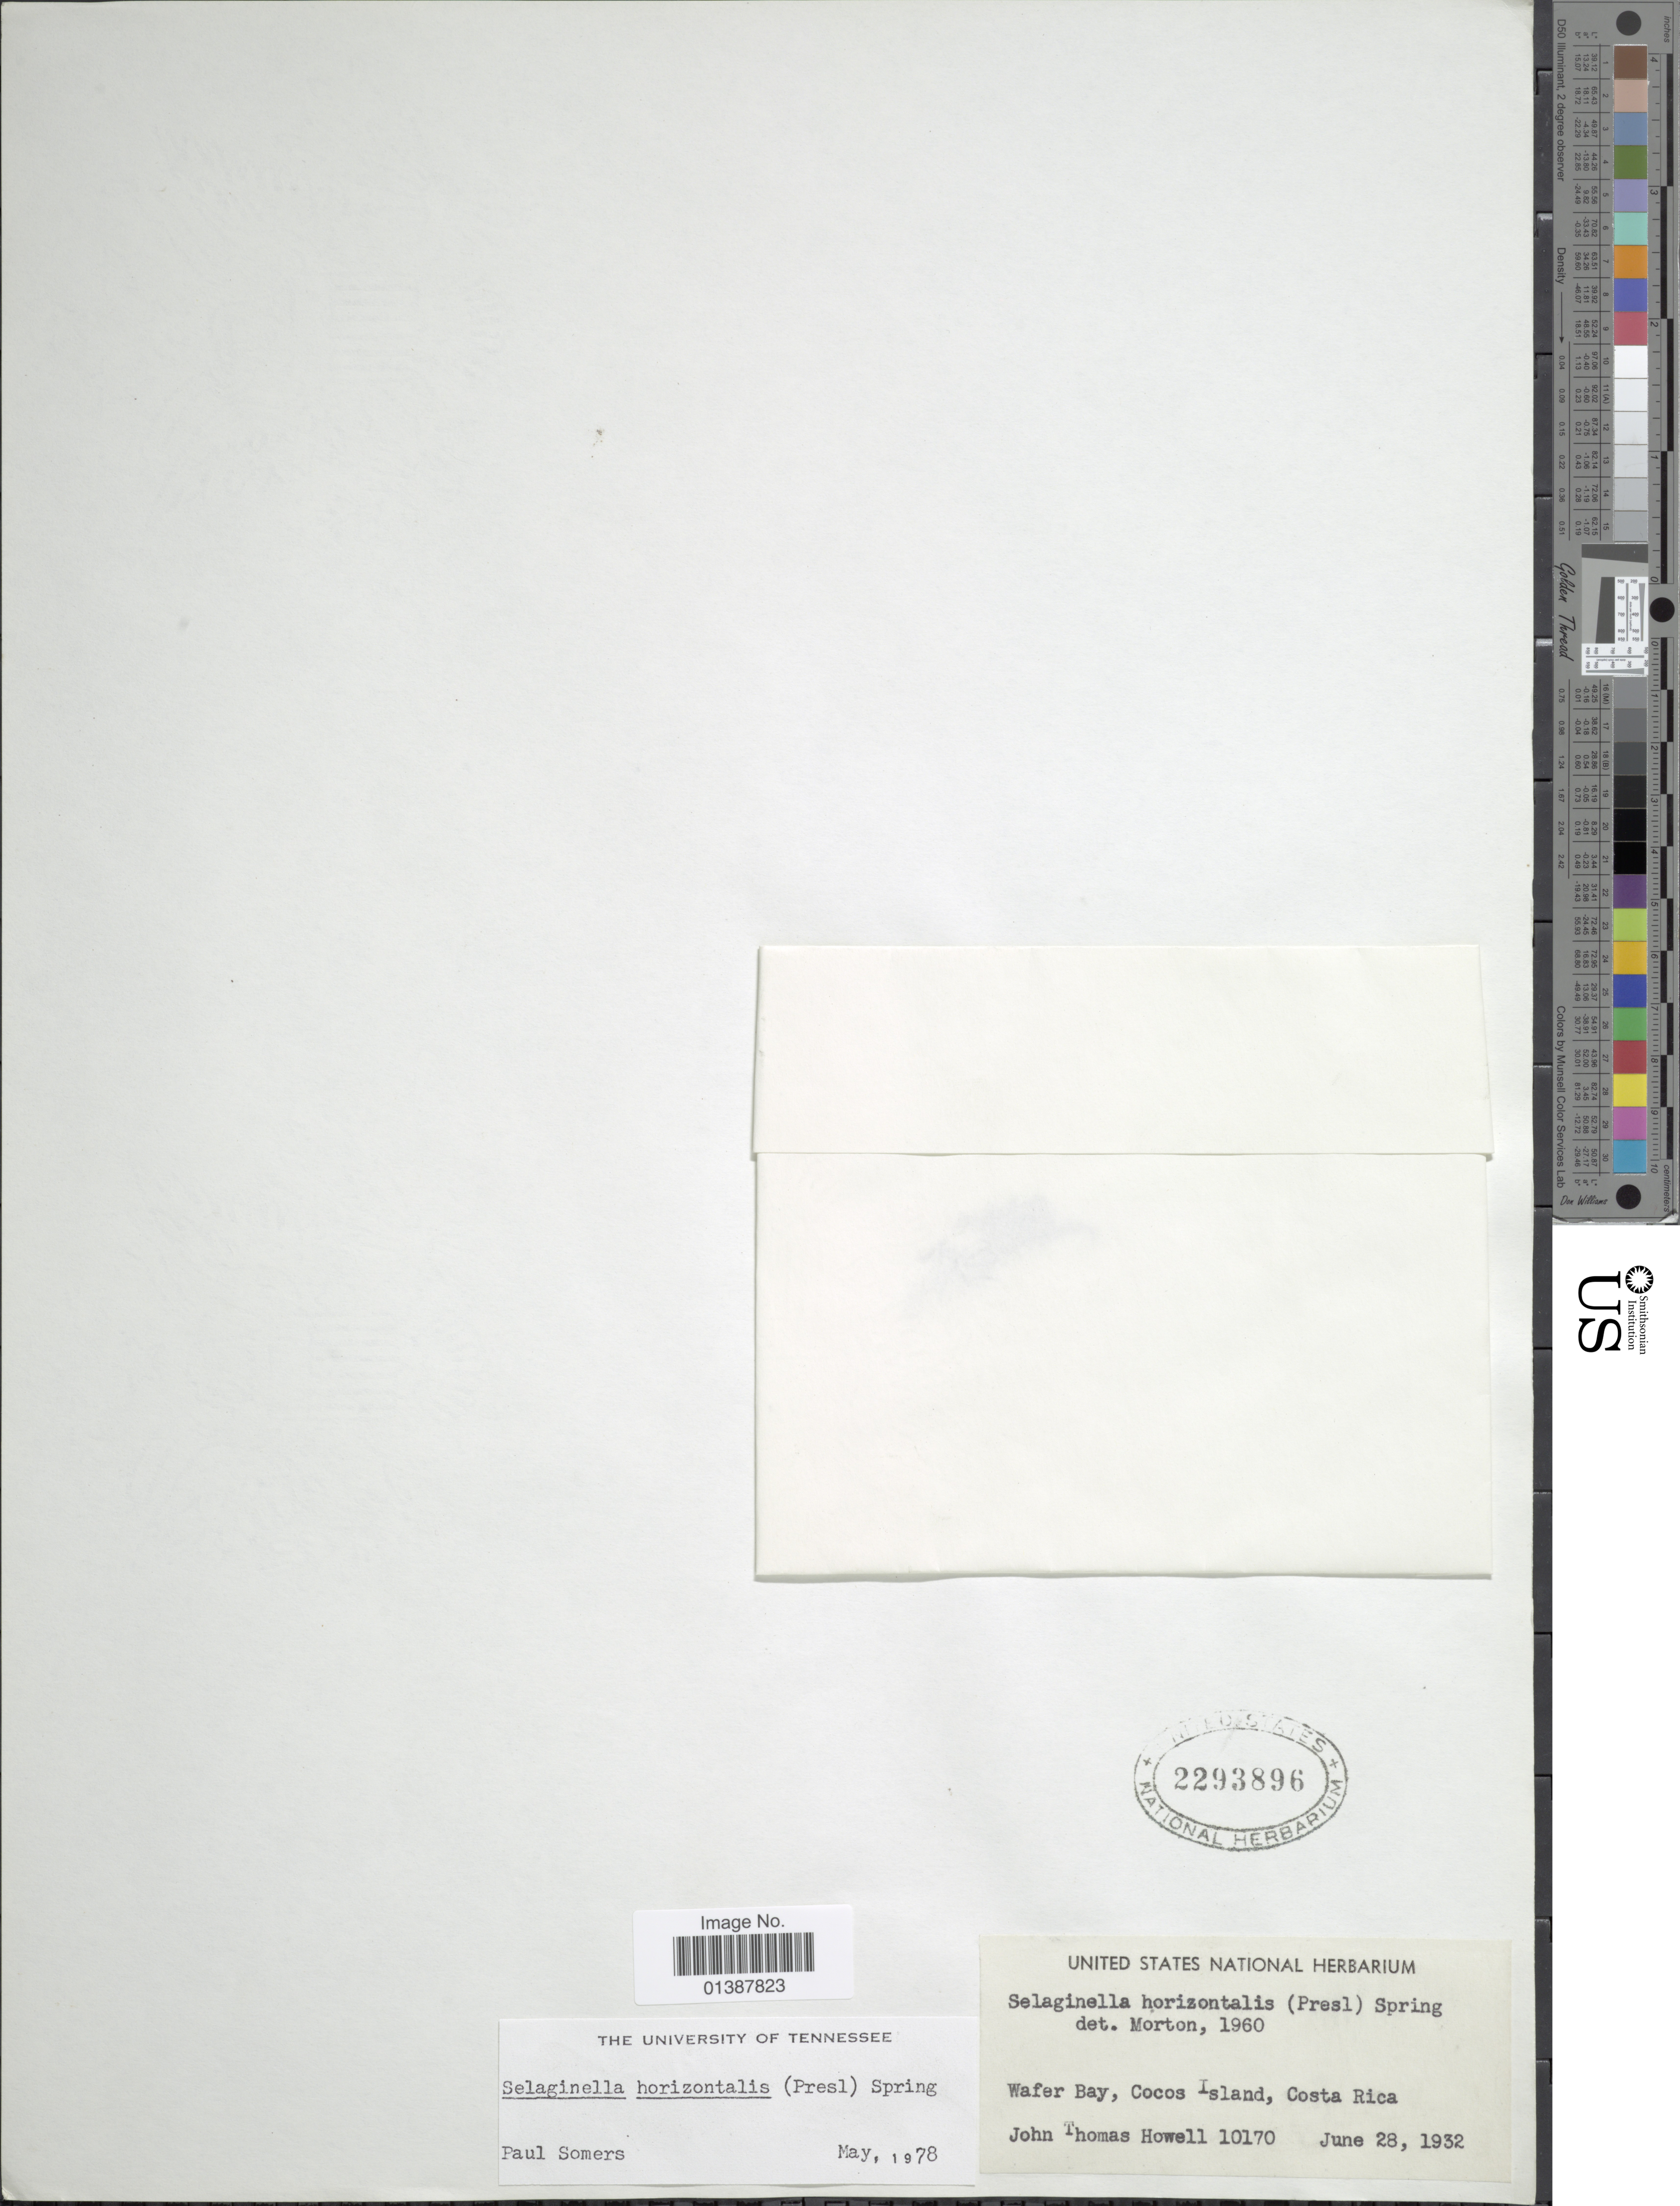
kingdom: Plantae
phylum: Tracheophyta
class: Lycopodiopsida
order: Selaginellales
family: Selaginellaceae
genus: Selaginella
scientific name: Selaginella horizontalis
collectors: J. T. Howell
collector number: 10170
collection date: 1932-06-28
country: Costa Rica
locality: Wafer Bay, Cocos Island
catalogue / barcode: US 2293896